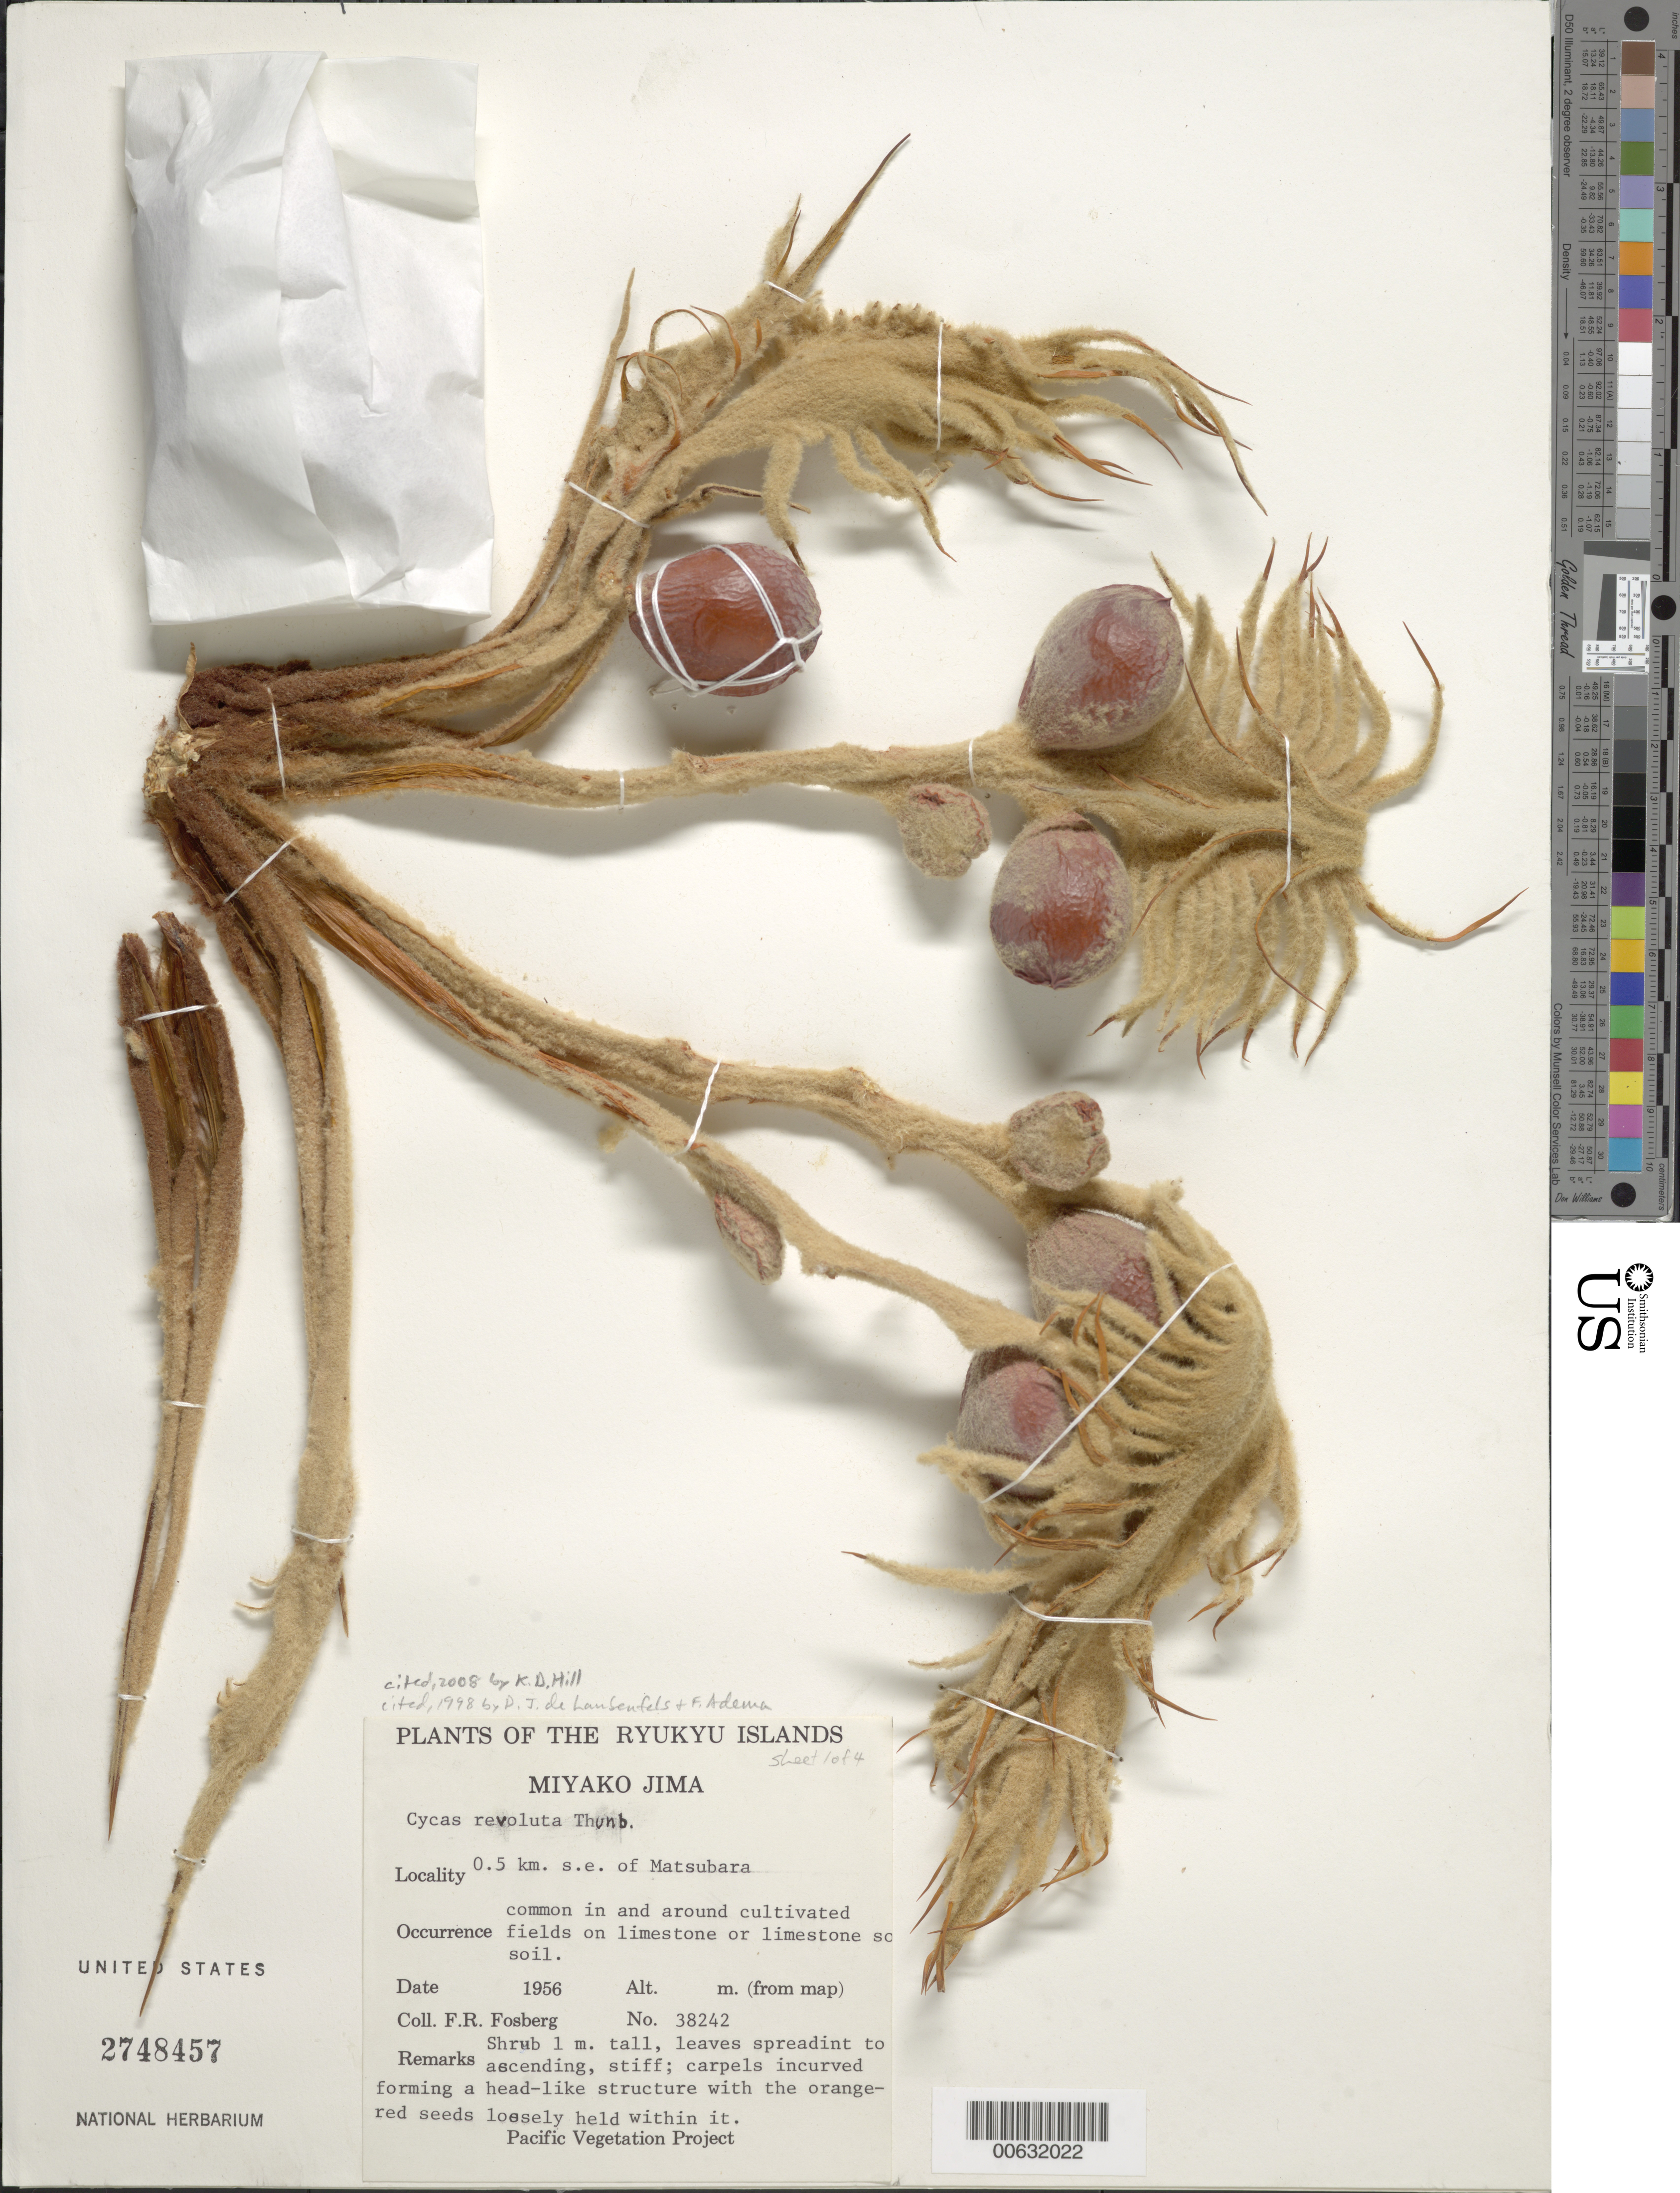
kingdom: Plantae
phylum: Tracheophyta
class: Cycadopsida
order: Cycadales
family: Cycadaceae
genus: Cycas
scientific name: Cycas revoluta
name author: Thunb.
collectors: F. Fosburg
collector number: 38242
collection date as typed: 14 Aug 1956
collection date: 1956-08-14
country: Japan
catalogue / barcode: US 2748457